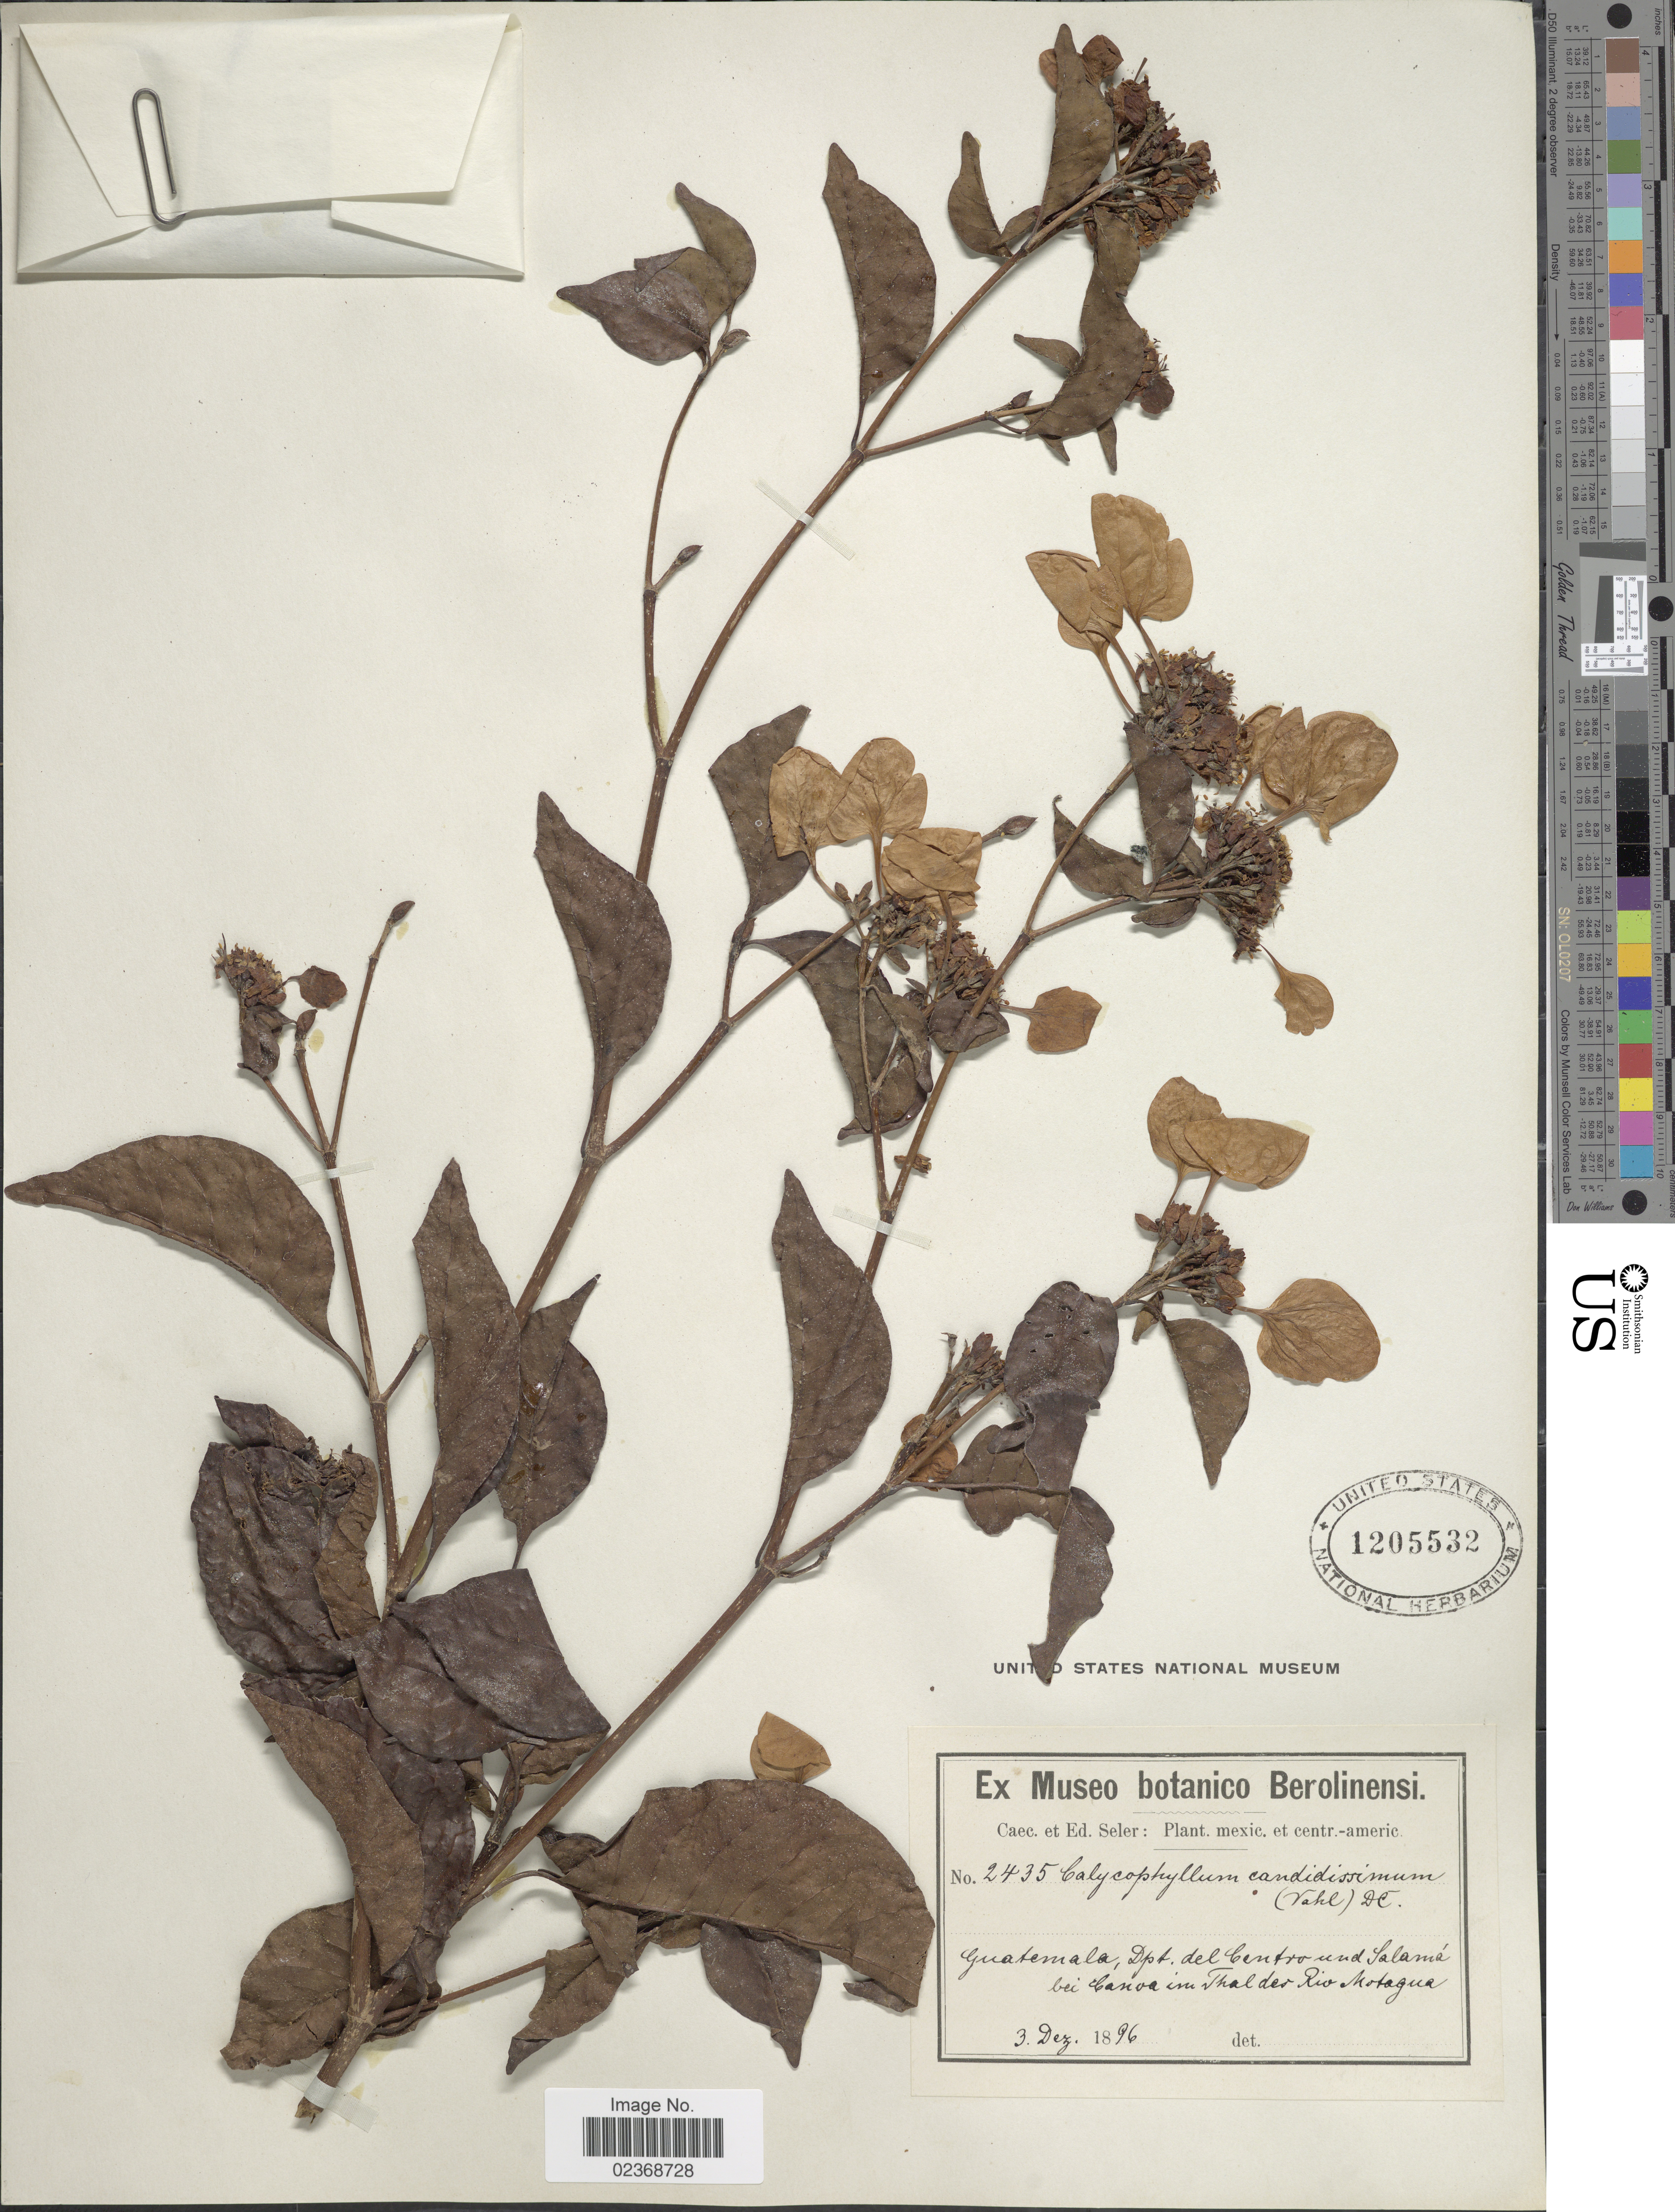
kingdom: Plantae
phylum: Tracheophyta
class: Magnoliopsida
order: Gentianales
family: Rubiaceae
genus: Calycophyllum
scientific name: Calycophyllum candidissimum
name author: (Vahl) DC.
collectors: C. Seler & E. G. Seler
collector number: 2435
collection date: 1896-12-03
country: Guatemala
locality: Dpt. del Centro und Salamá bei Canoa im Thal des Rio Motagua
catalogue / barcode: US 1205532